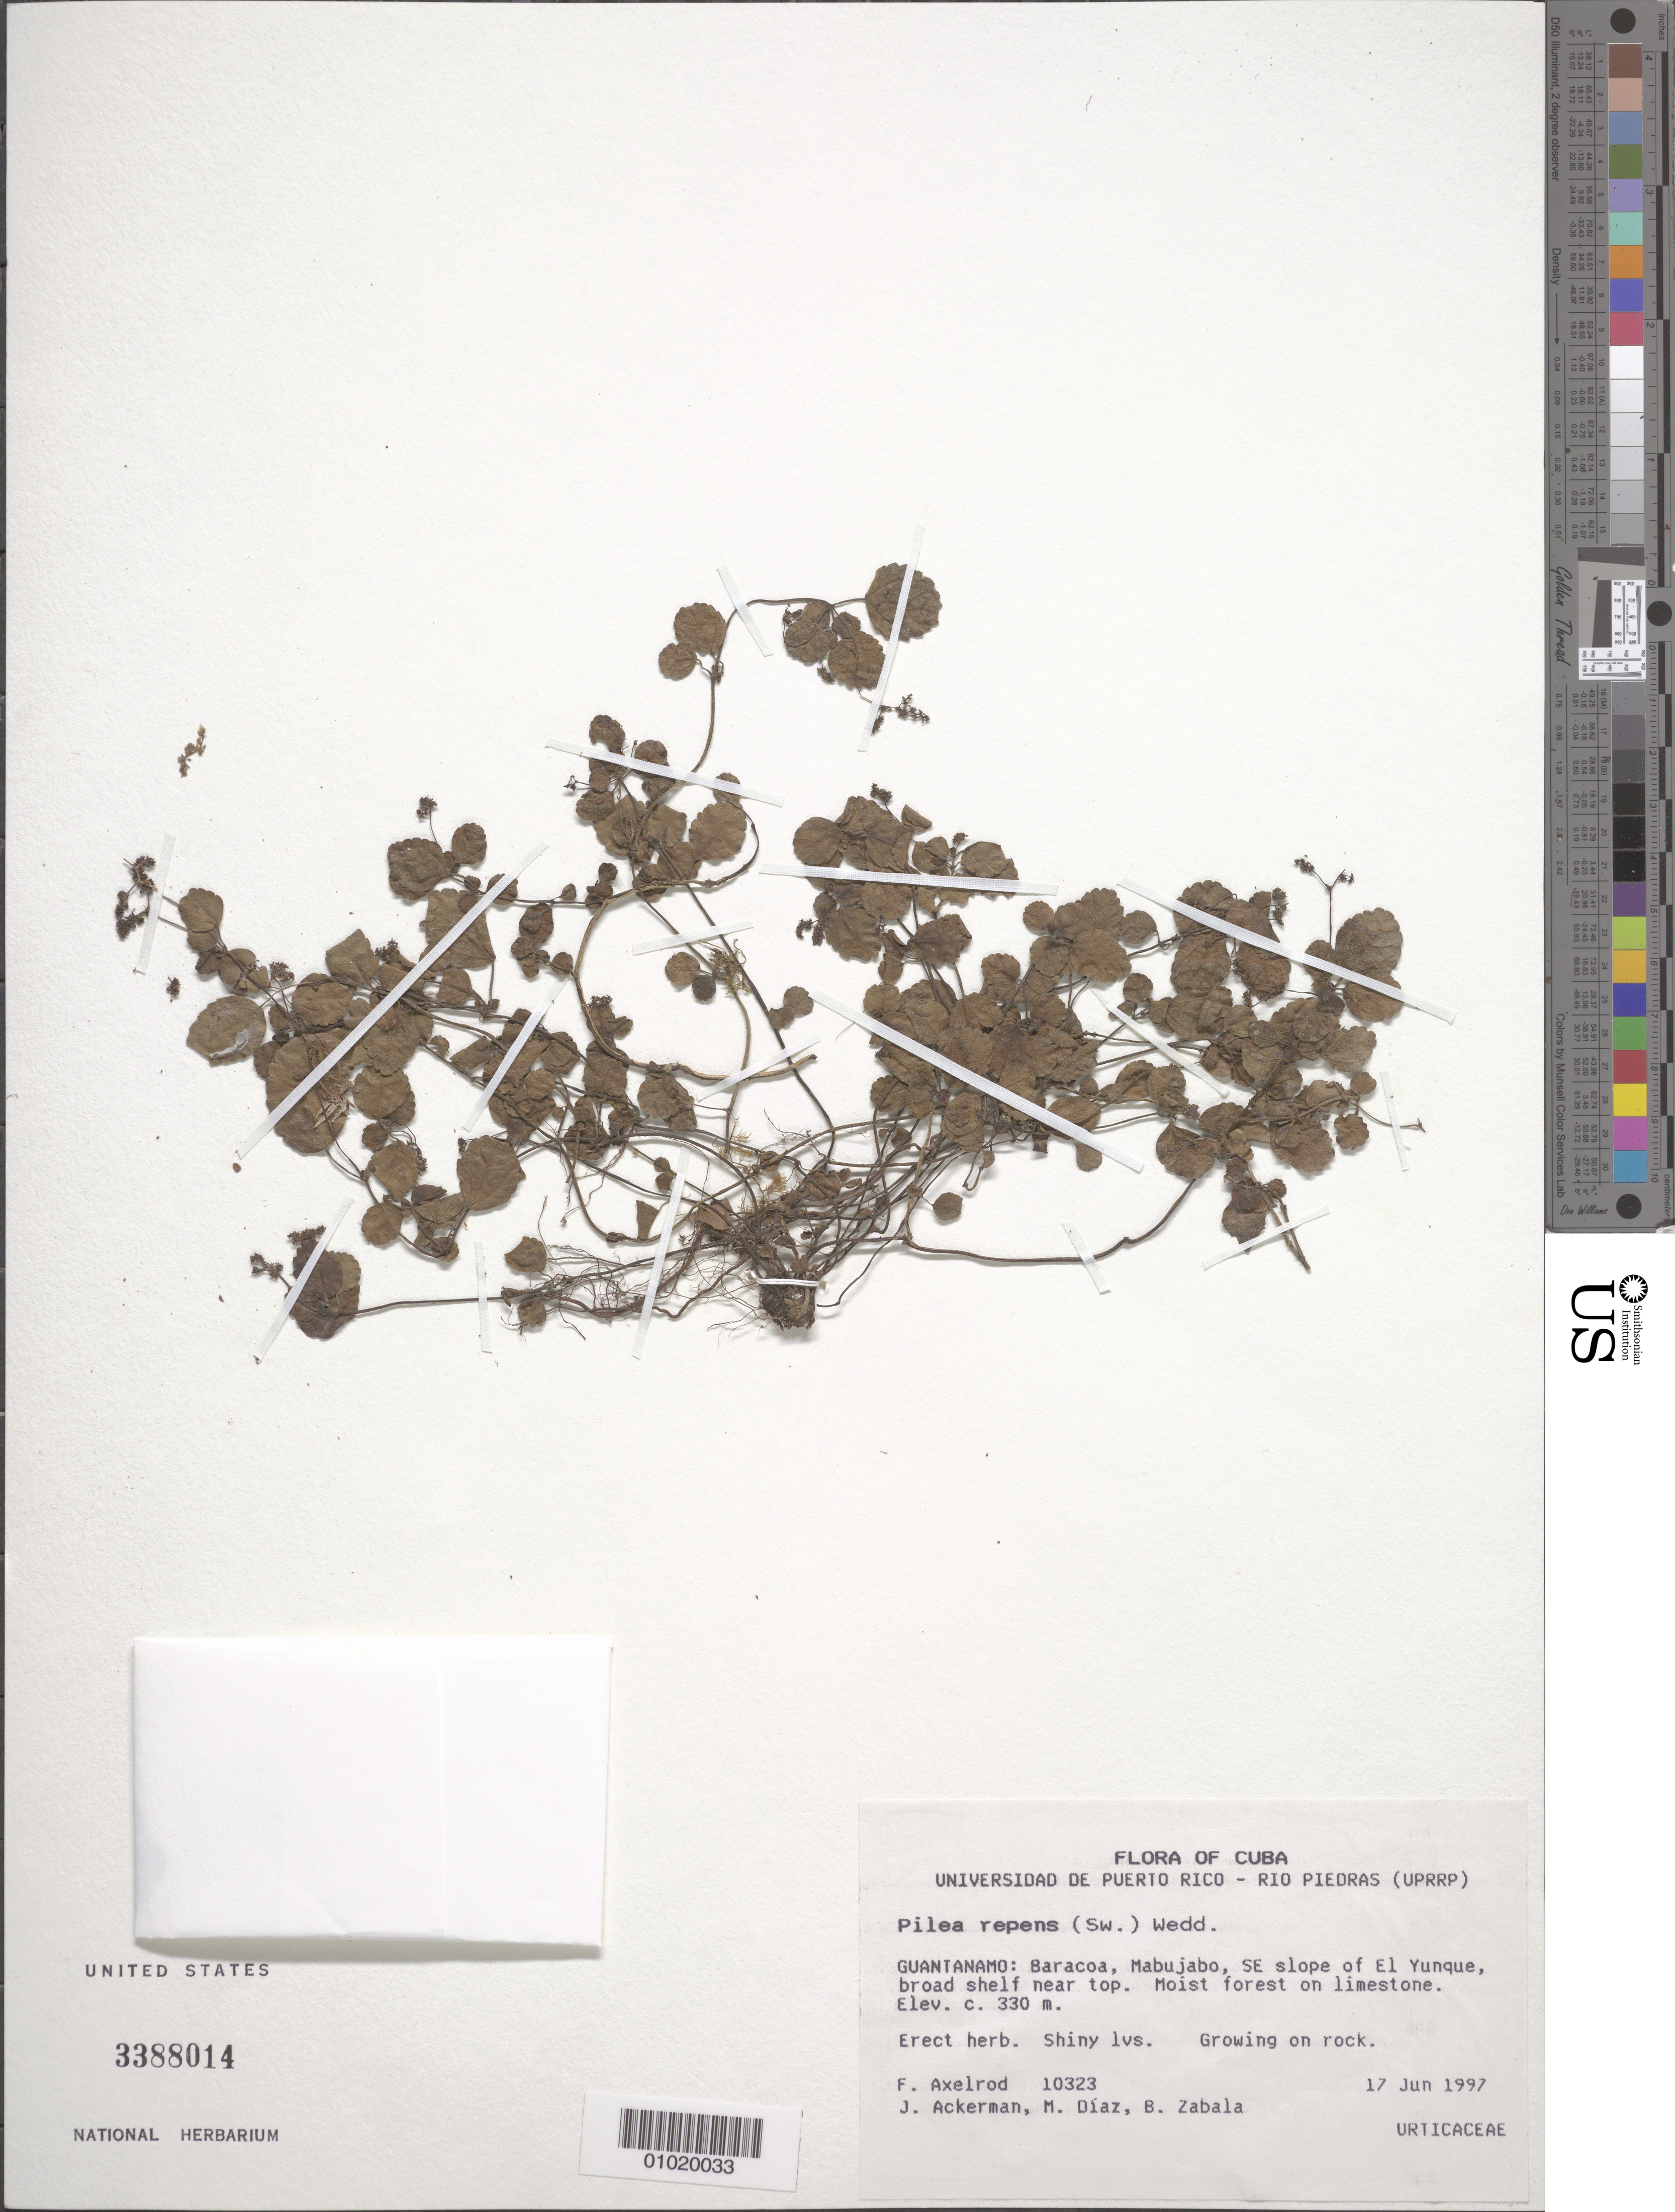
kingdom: Plantae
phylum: Tracheophyta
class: Magnoliopsida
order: Rosales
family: Urticaceae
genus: Pilea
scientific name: Pilea repens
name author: (Sw.) Wedd.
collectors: F. S. Axelrod, J. D. Ackerman, M. Díaz & B. Zabala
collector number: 10323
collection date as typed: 17 Jun 1997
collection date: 1997-06-17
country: Cuba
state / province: Guantánamo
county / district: Baracoa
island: Cuba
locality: Guanatanamo: Baracoa, Mabujabo, SE slope of El Yunque, broad shelf near top Moist forest on limestone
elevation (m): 330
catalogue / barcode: US 3388014